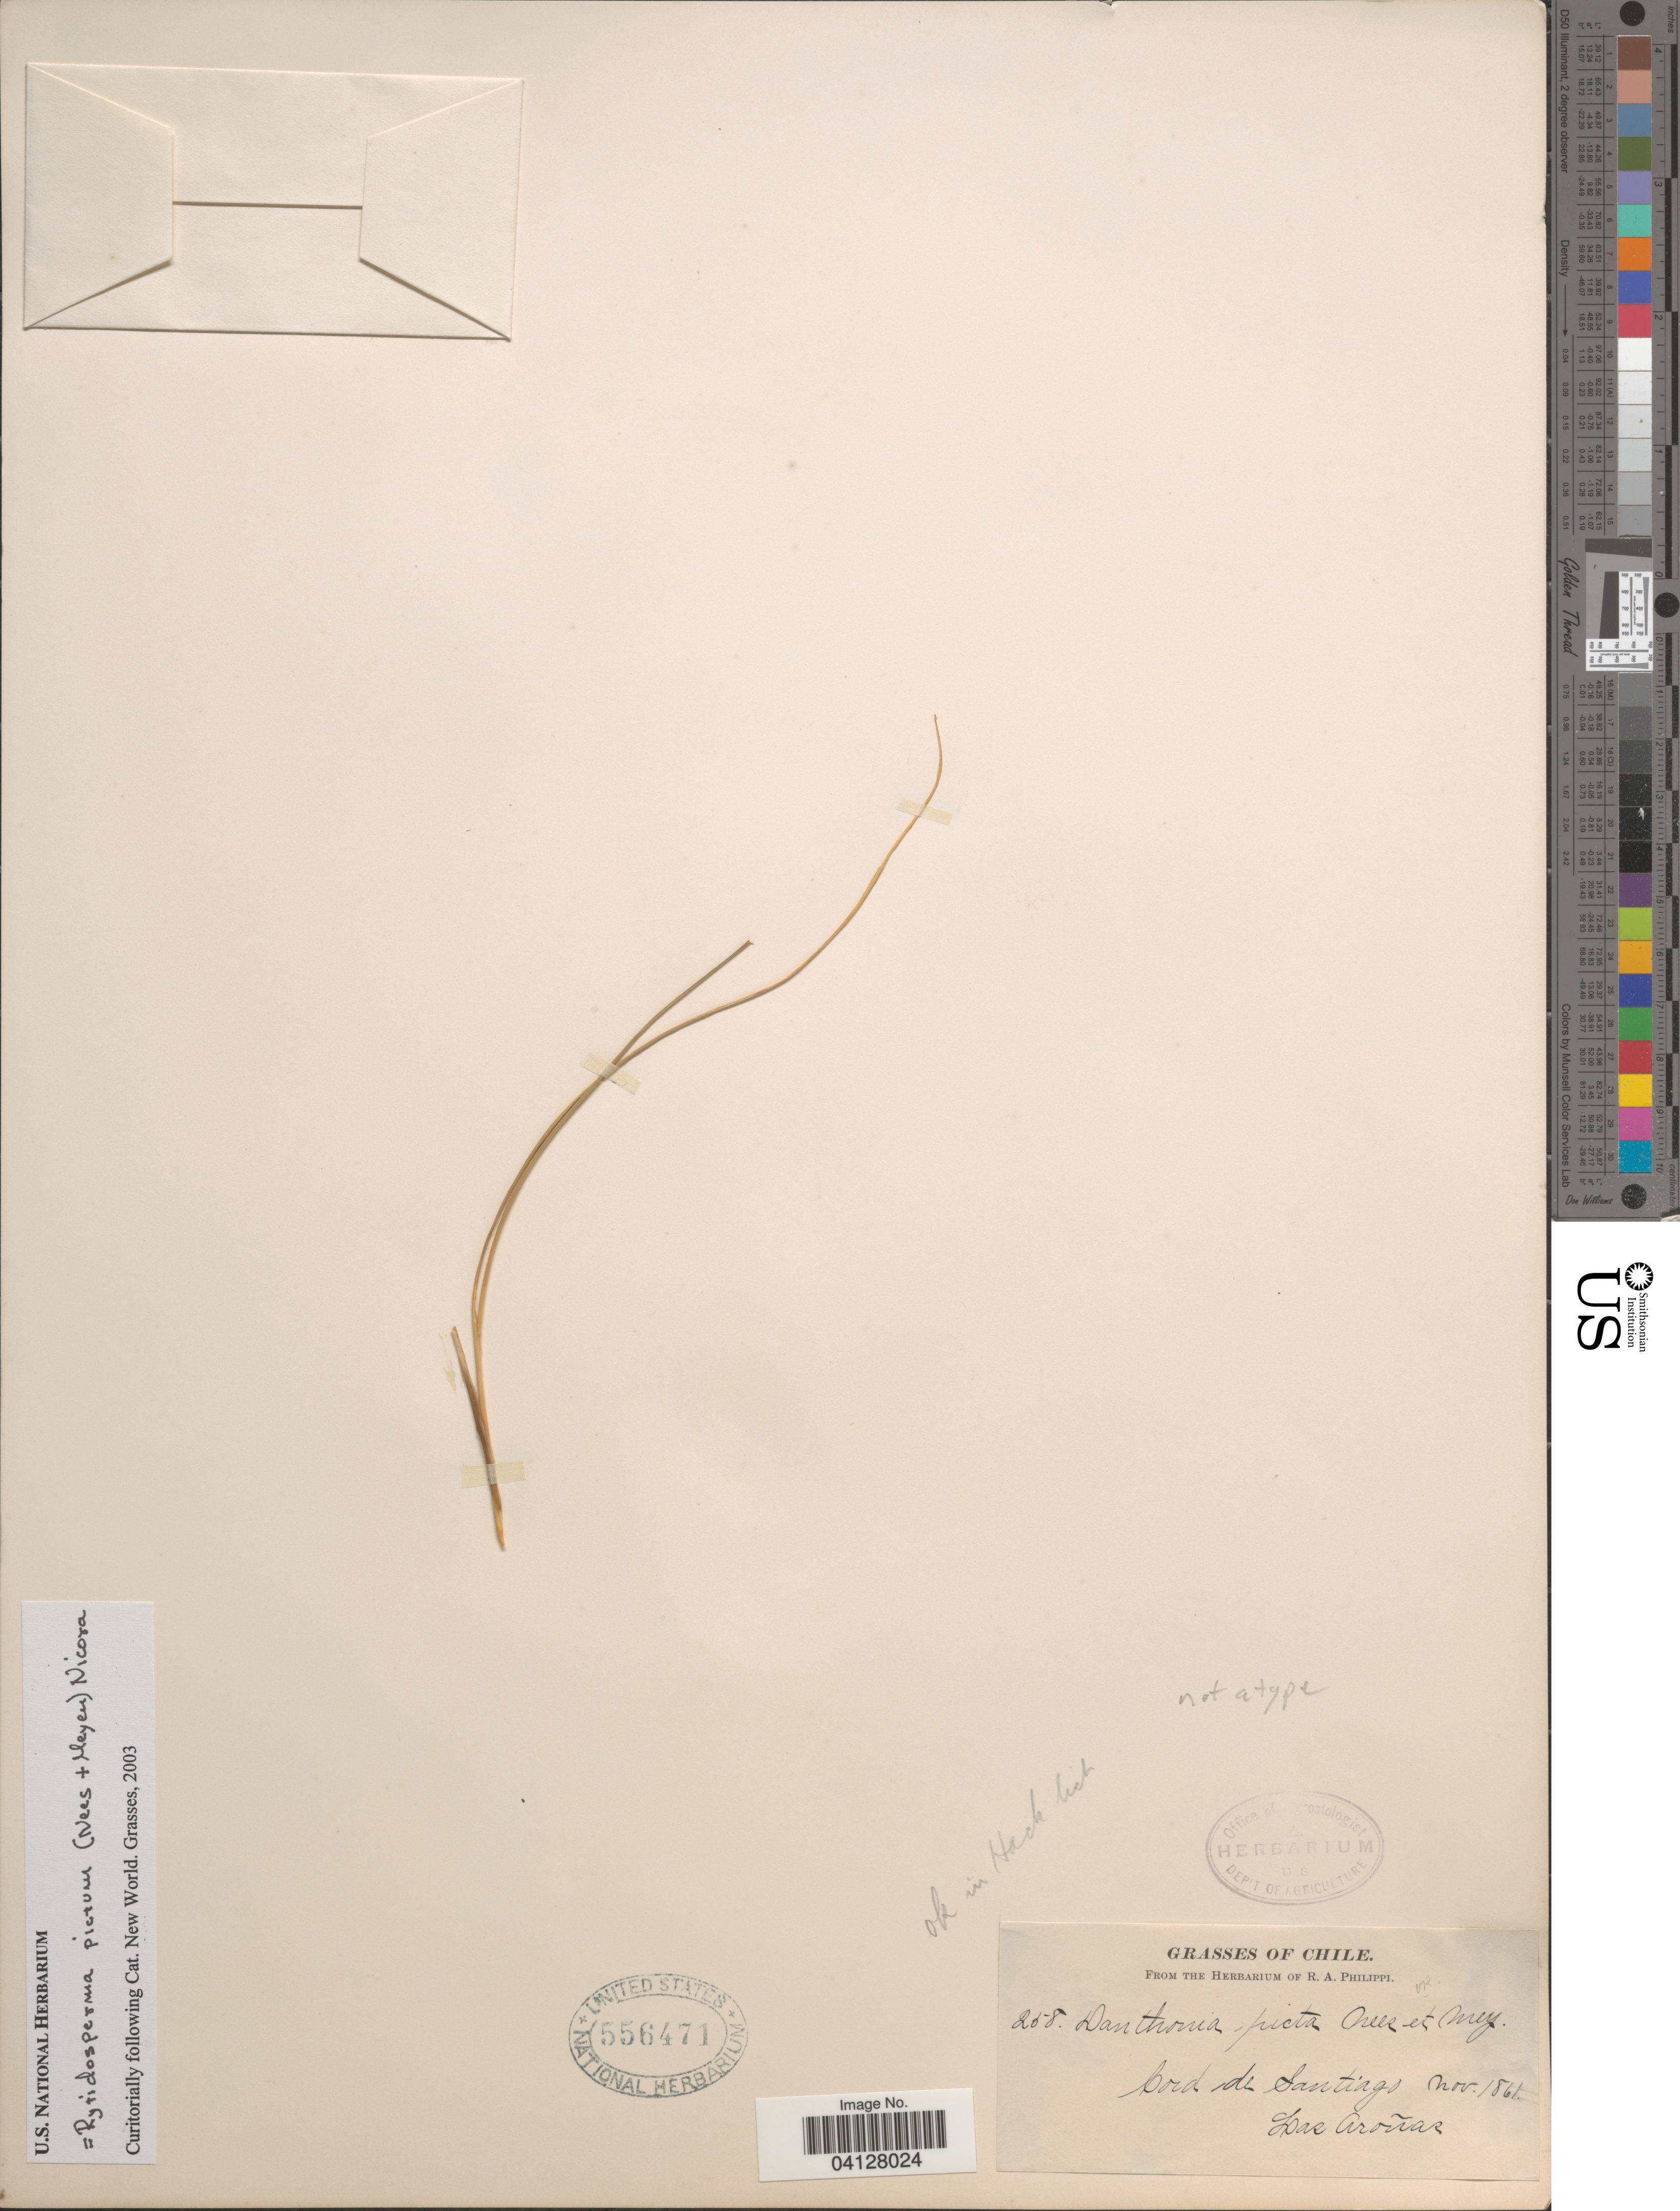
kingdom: Plantae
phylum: Tracheophyta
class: Liliopsida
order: Poales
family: Poaceae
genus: Rytidosperma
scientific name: Rytidosperma pictum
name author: (Nees & Meyen) Nicora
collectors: ex. herb. R.A. Philippi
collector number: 258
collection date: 1861-11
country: Chile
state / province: Región Metropolitana (RM)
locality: Cord de Santiago. Las Aroñas.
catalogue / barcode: US 556471